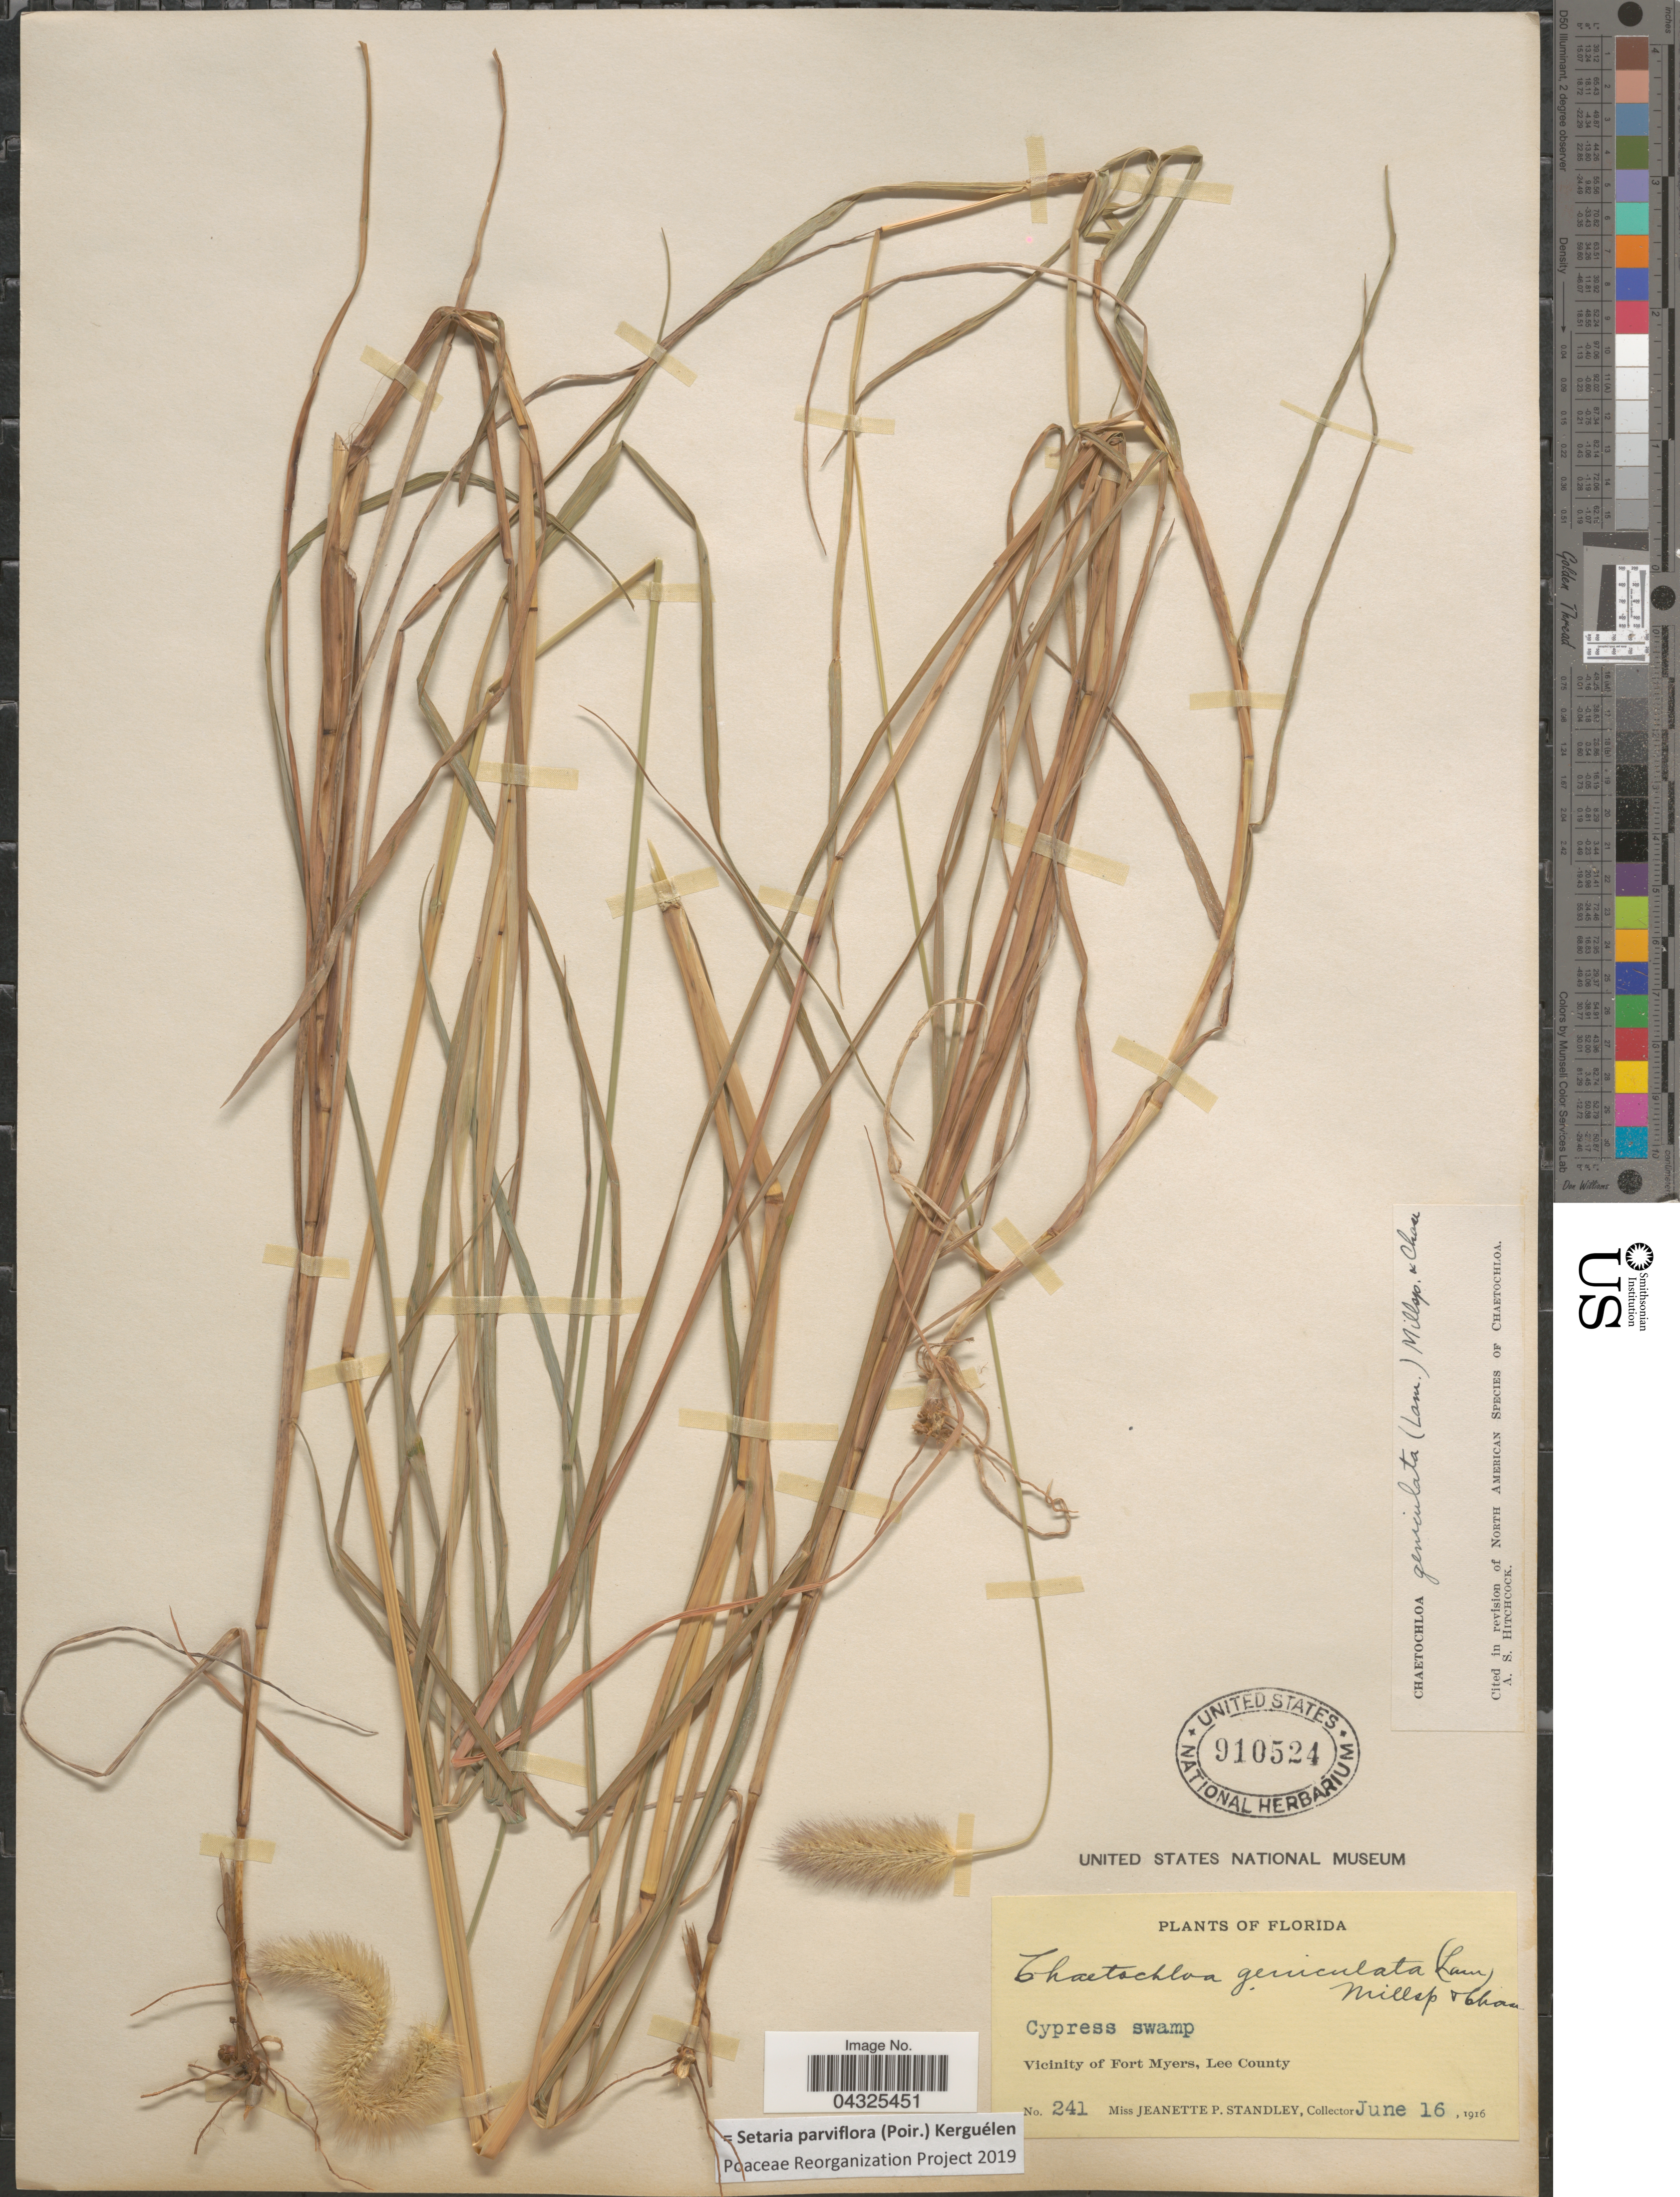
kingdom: Plantae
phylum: Tracheophyta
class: Liliopsida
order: Poales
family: Poaceae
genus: Setaria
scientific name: Setaria parviflora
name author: (Poir.) Kerguélen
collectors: J. P. Standley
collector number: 241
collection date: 1916-06-16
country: United States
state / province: Florida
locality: Vicinity of Fort Myers, Lee County.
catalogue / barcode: US 910524